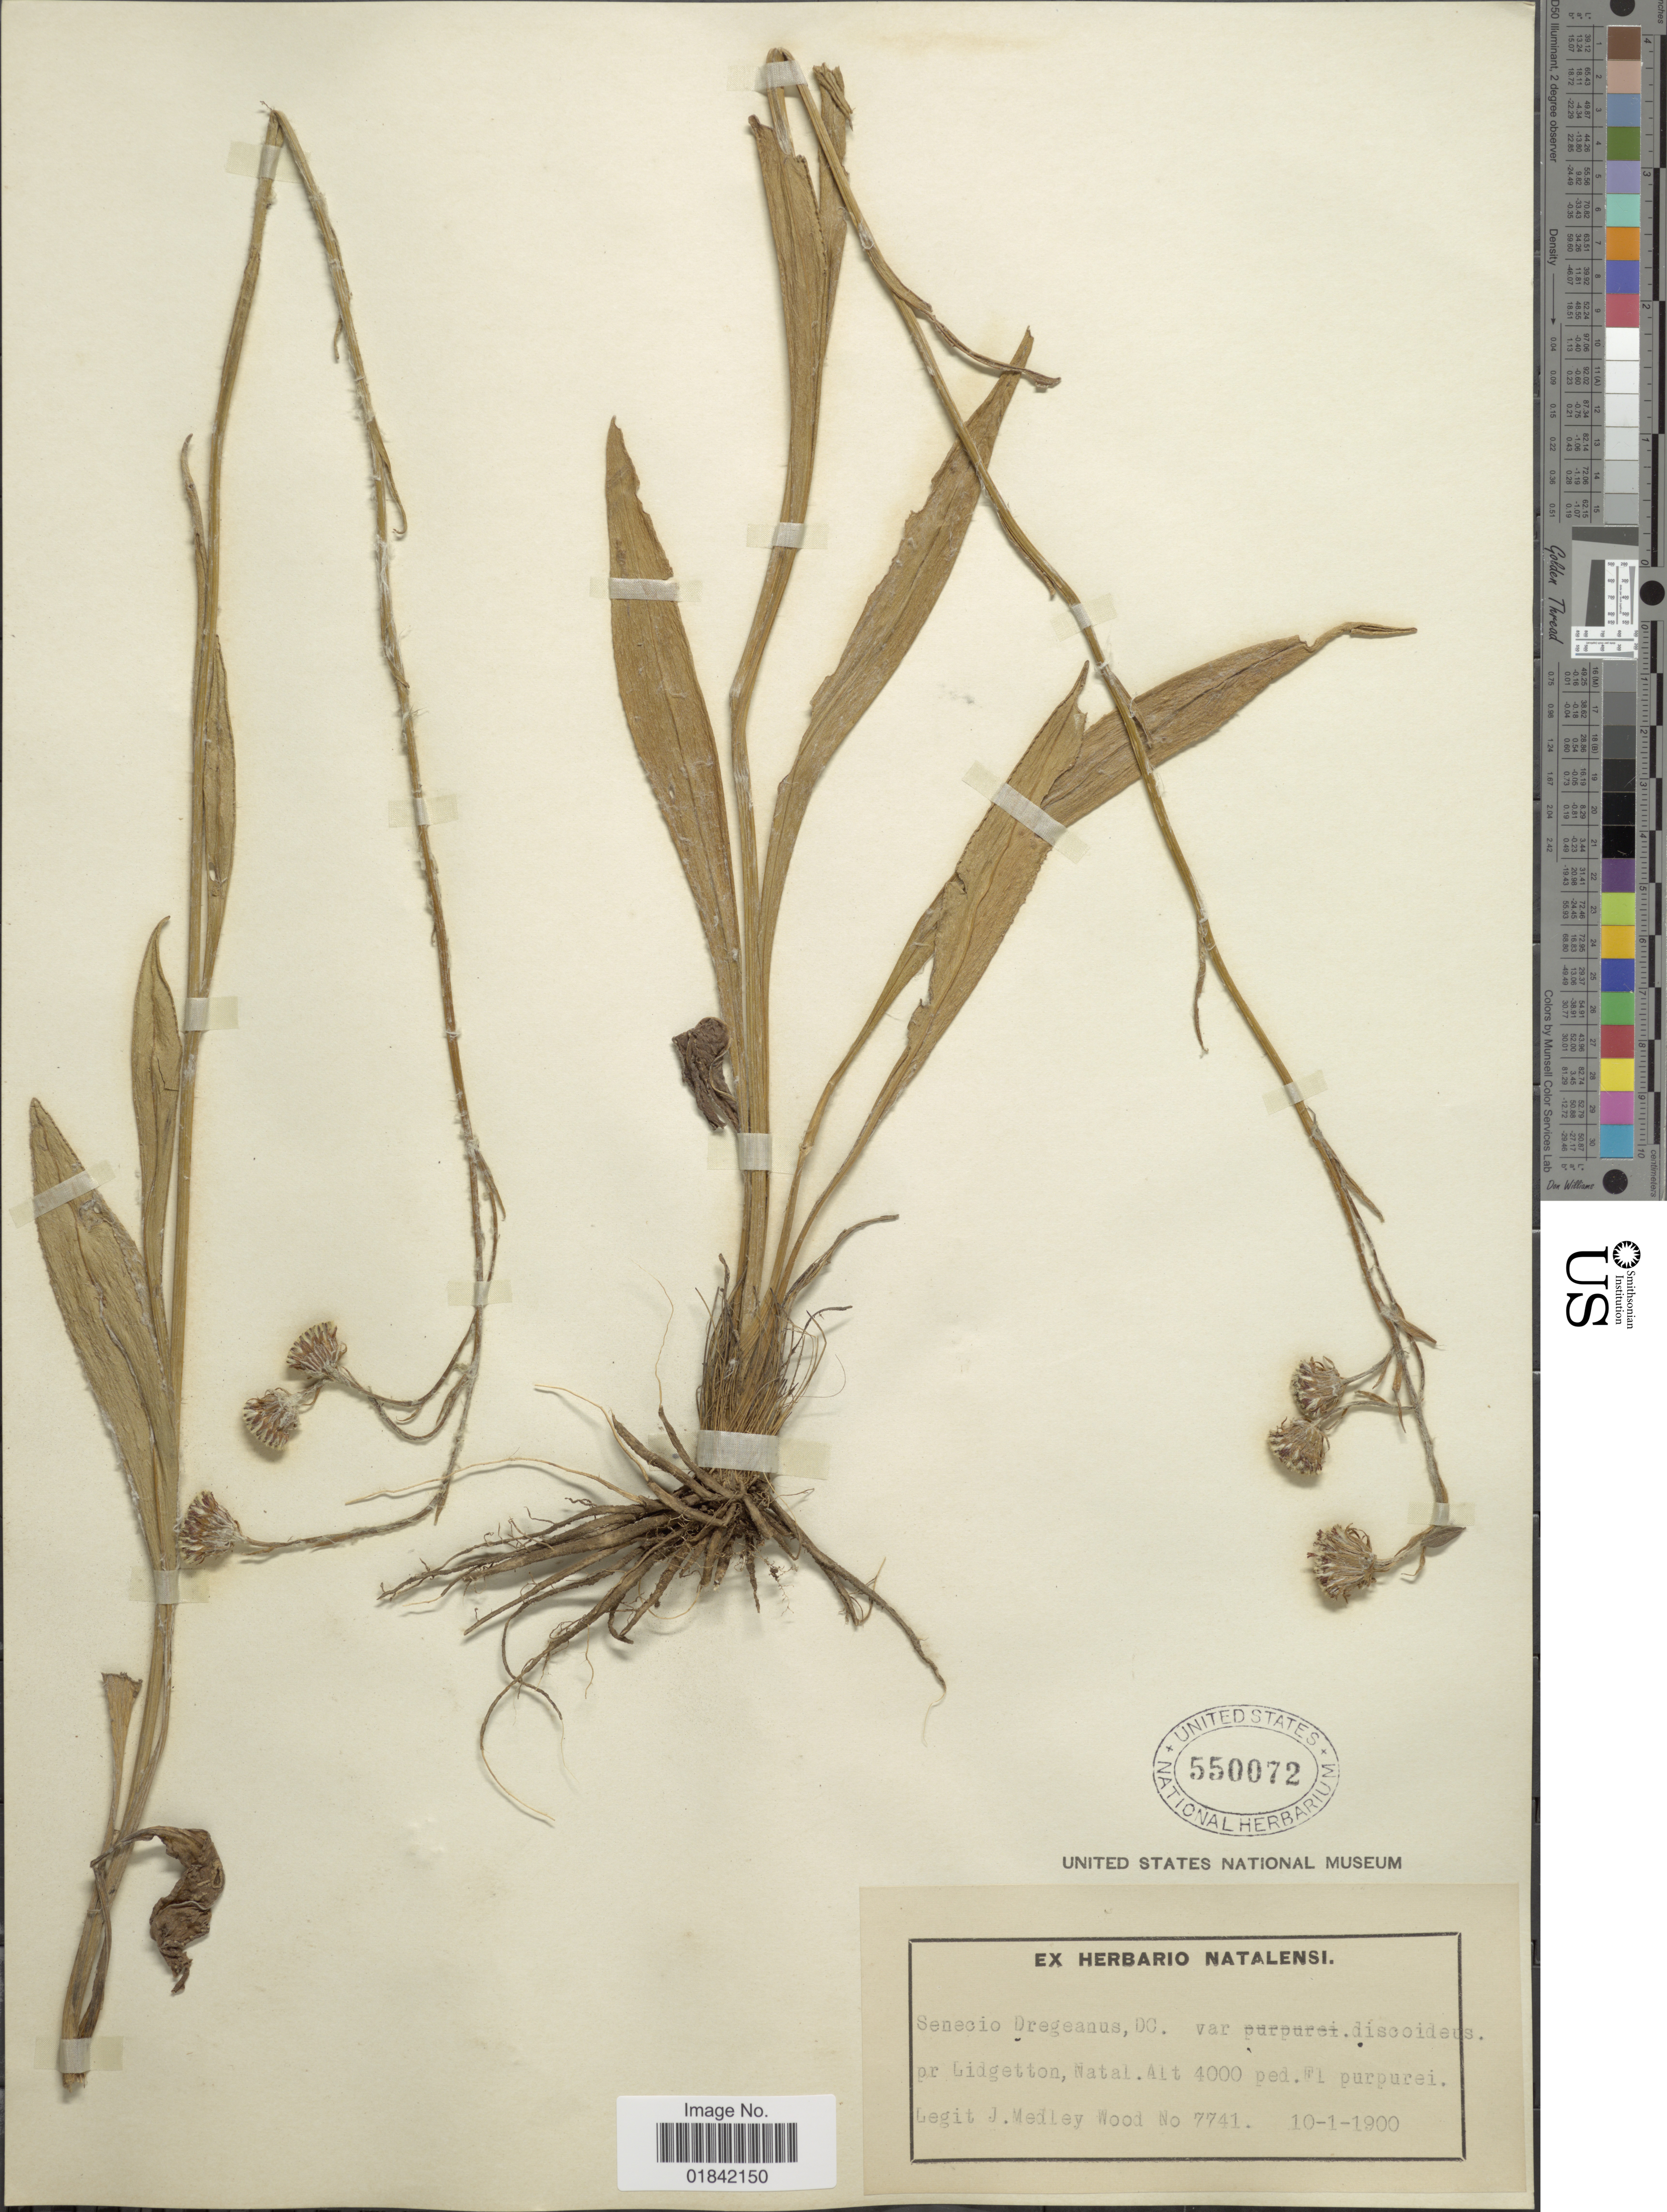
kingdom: Plantae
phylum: Tracheophyta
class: Magnoliopsida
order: Asterales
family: Asteraceae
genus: Senecio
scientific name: Senecio dregeanus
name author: DC.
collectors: J. M. Wood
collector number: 7741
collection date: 1900-01-10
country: South Africa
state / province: KwaZulu-Natal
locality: Pr Gidgetton, Natal, Fl purpurei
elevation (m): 1219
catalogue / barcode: US 550072